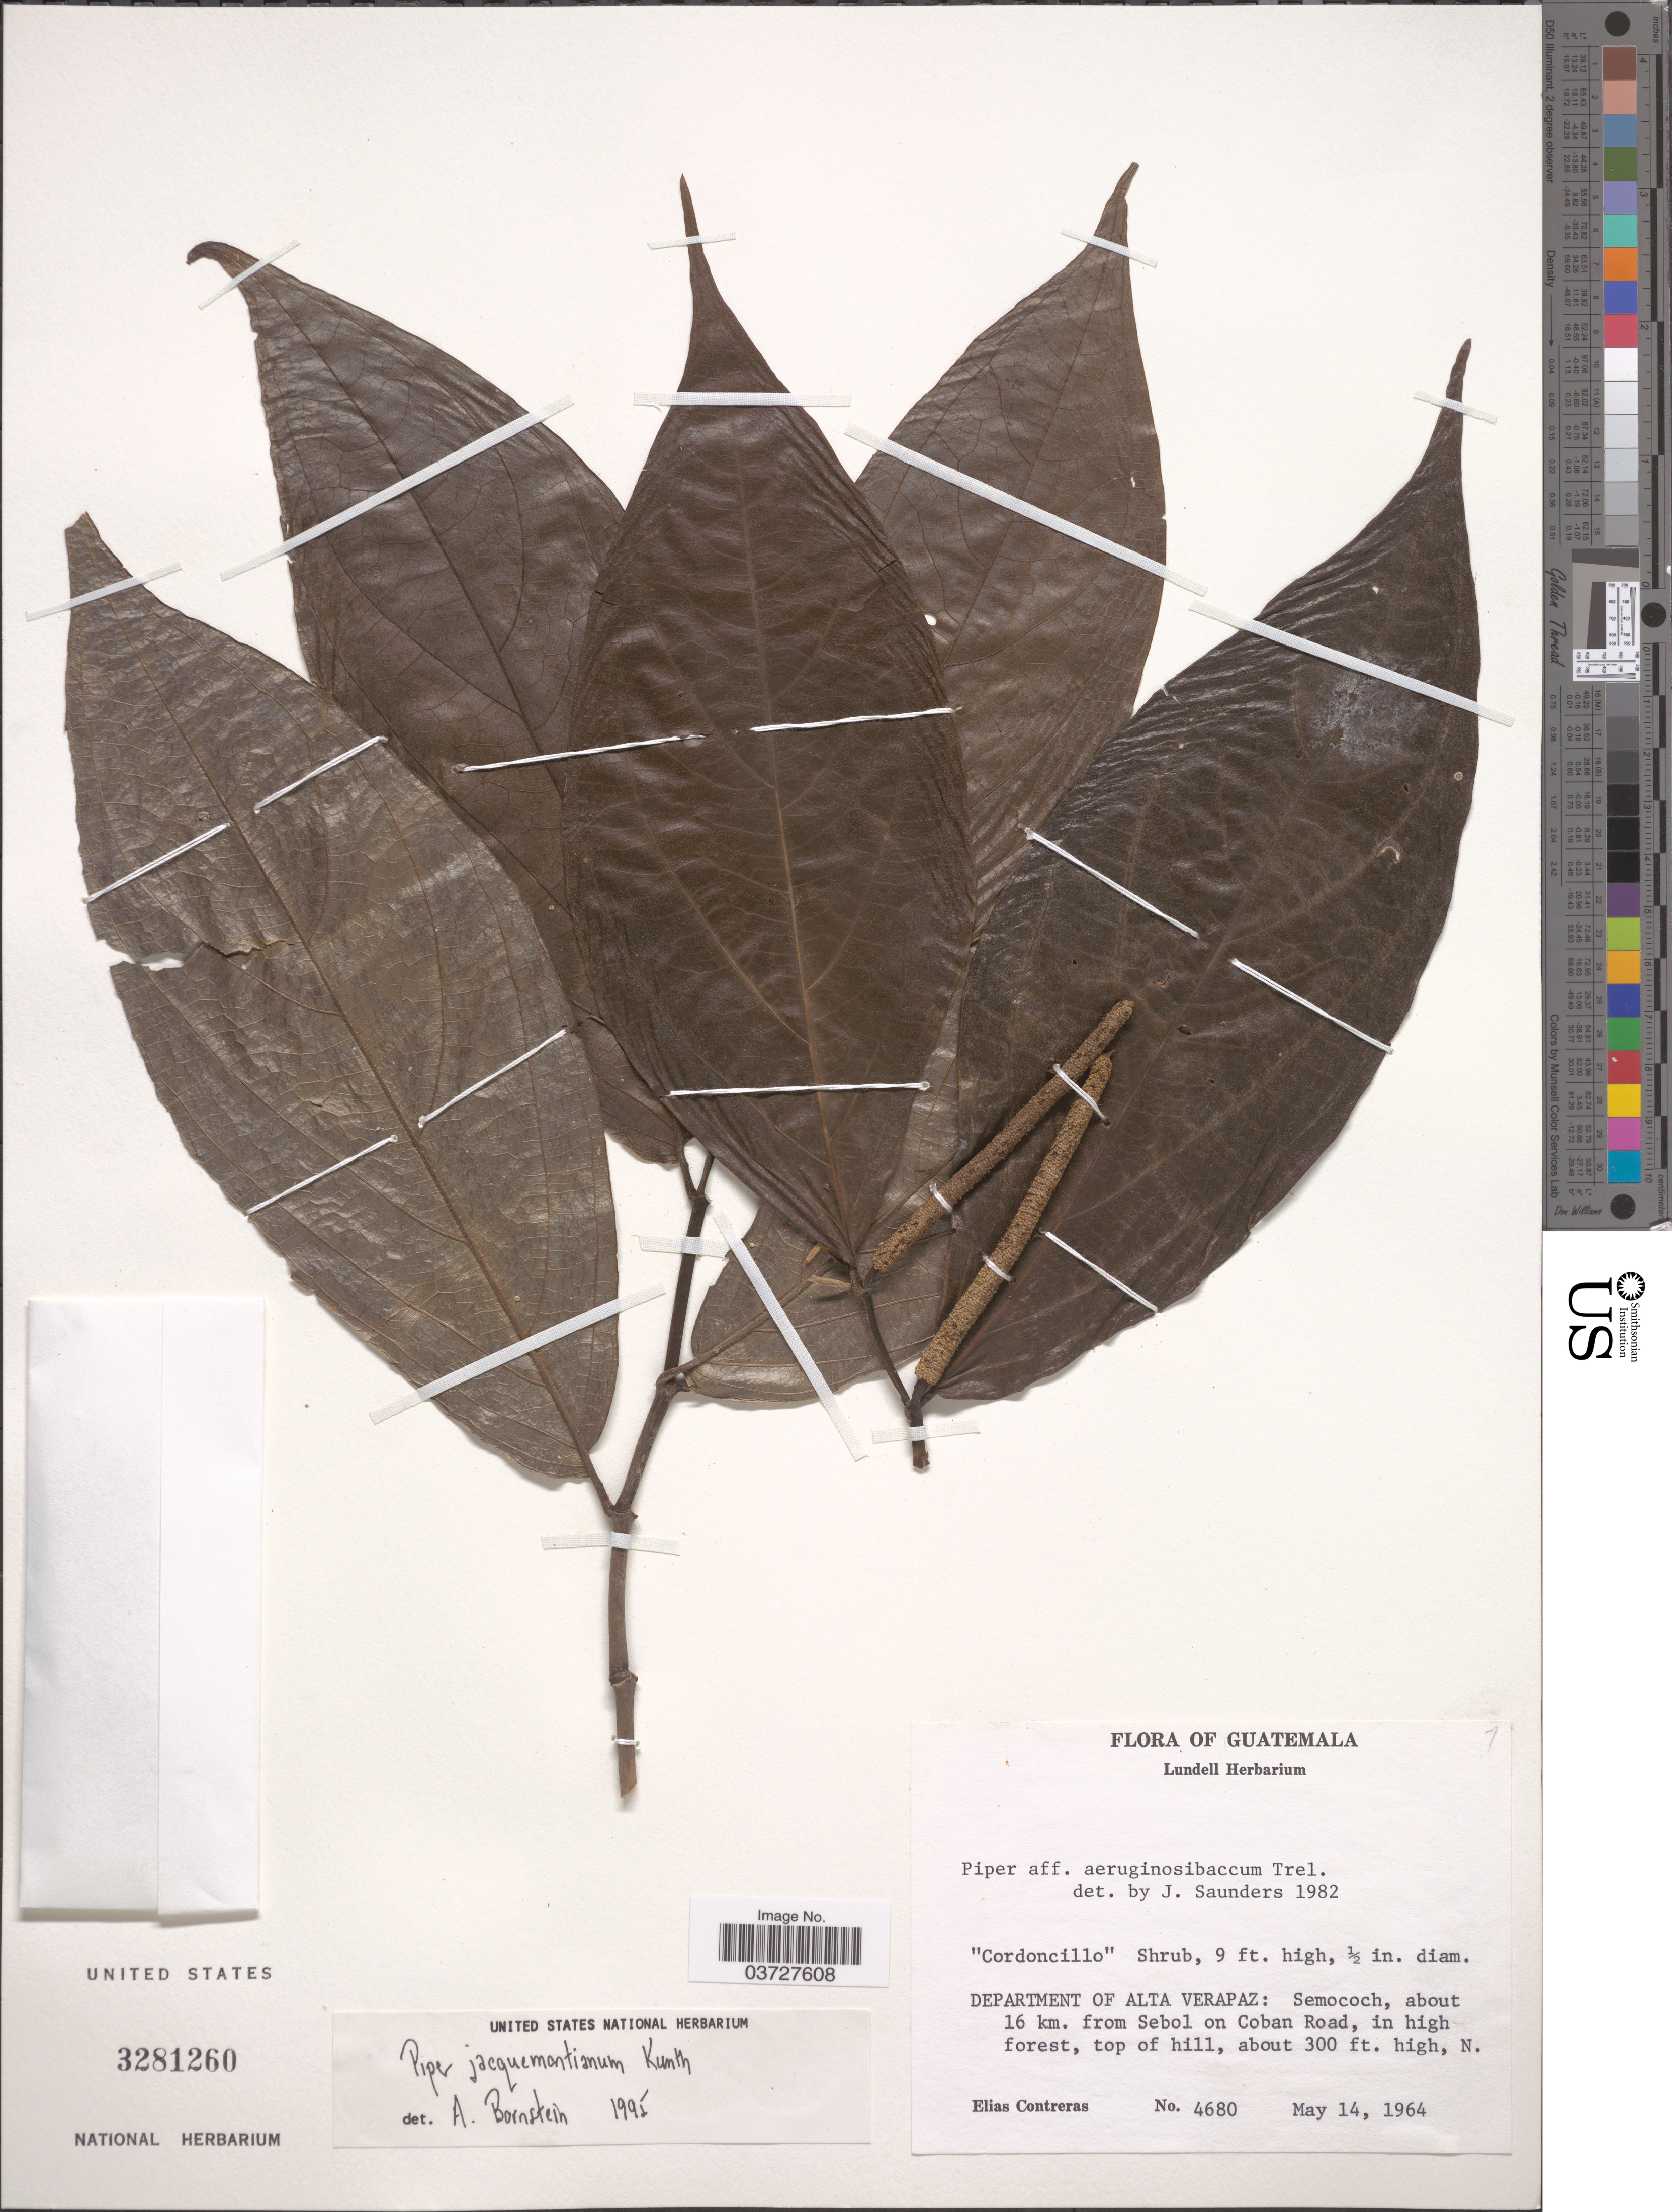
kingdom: Plantae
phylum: Tracheophyta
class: Magnoliopsida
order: Piperales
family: Piperaceae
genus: Piper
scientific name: Piper jacquemontianum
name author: Kunth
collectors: E. Contreras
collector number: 4680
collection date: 1964-05-14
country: Guatemala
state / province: Alta Verapaz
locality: Department of Alta Verapaz: Semococh, about 16 km. from Sebol on Coban Road, in high forest, top of hill, N.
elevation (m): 91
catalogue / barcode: US 3281260